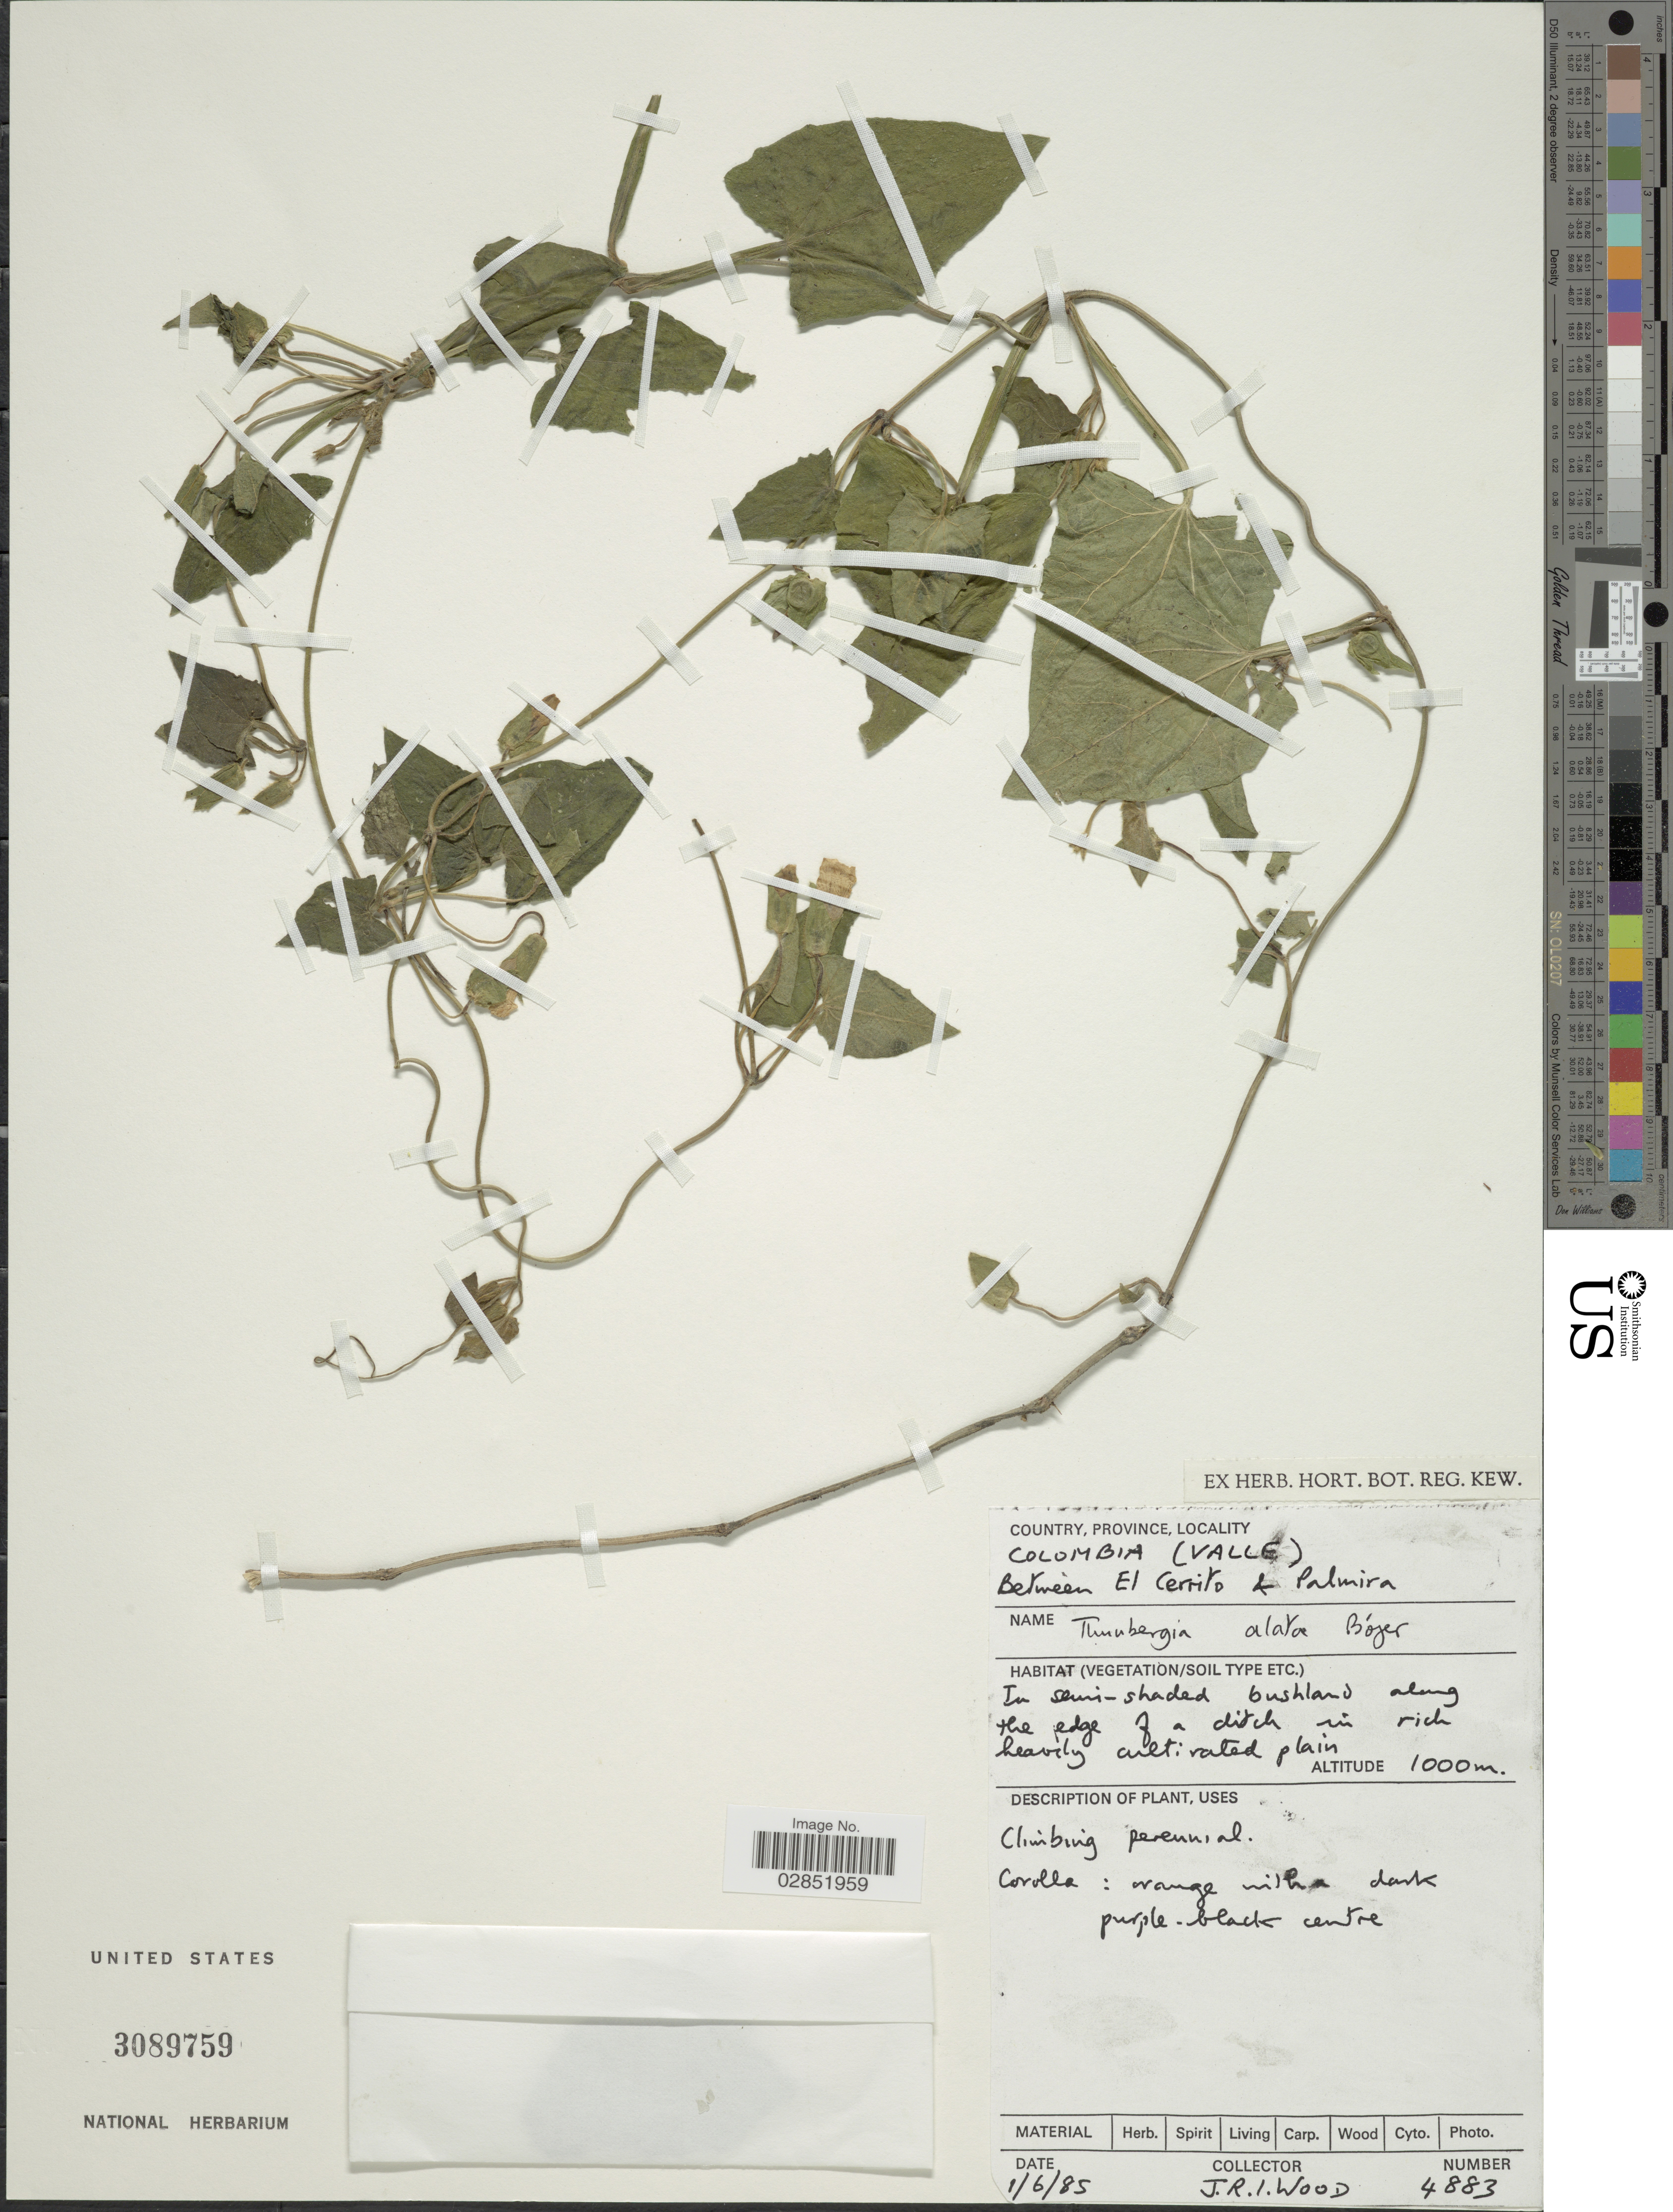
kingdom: Plantae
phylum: Tracheophyta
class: Magnoliopsida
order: Lamiales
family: Acanthaceae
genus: Thunbergia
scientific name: Thunbergia alata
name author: Bojer ex Sims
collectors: J. R. I. Wood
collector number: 4883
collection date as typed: Transcribed d/m/y: 1/6/85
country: Colombia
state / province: Valle del Cauca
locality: (Valle). Between El Cerrito & Palmira.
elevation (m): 1000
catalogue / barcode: US 3089759